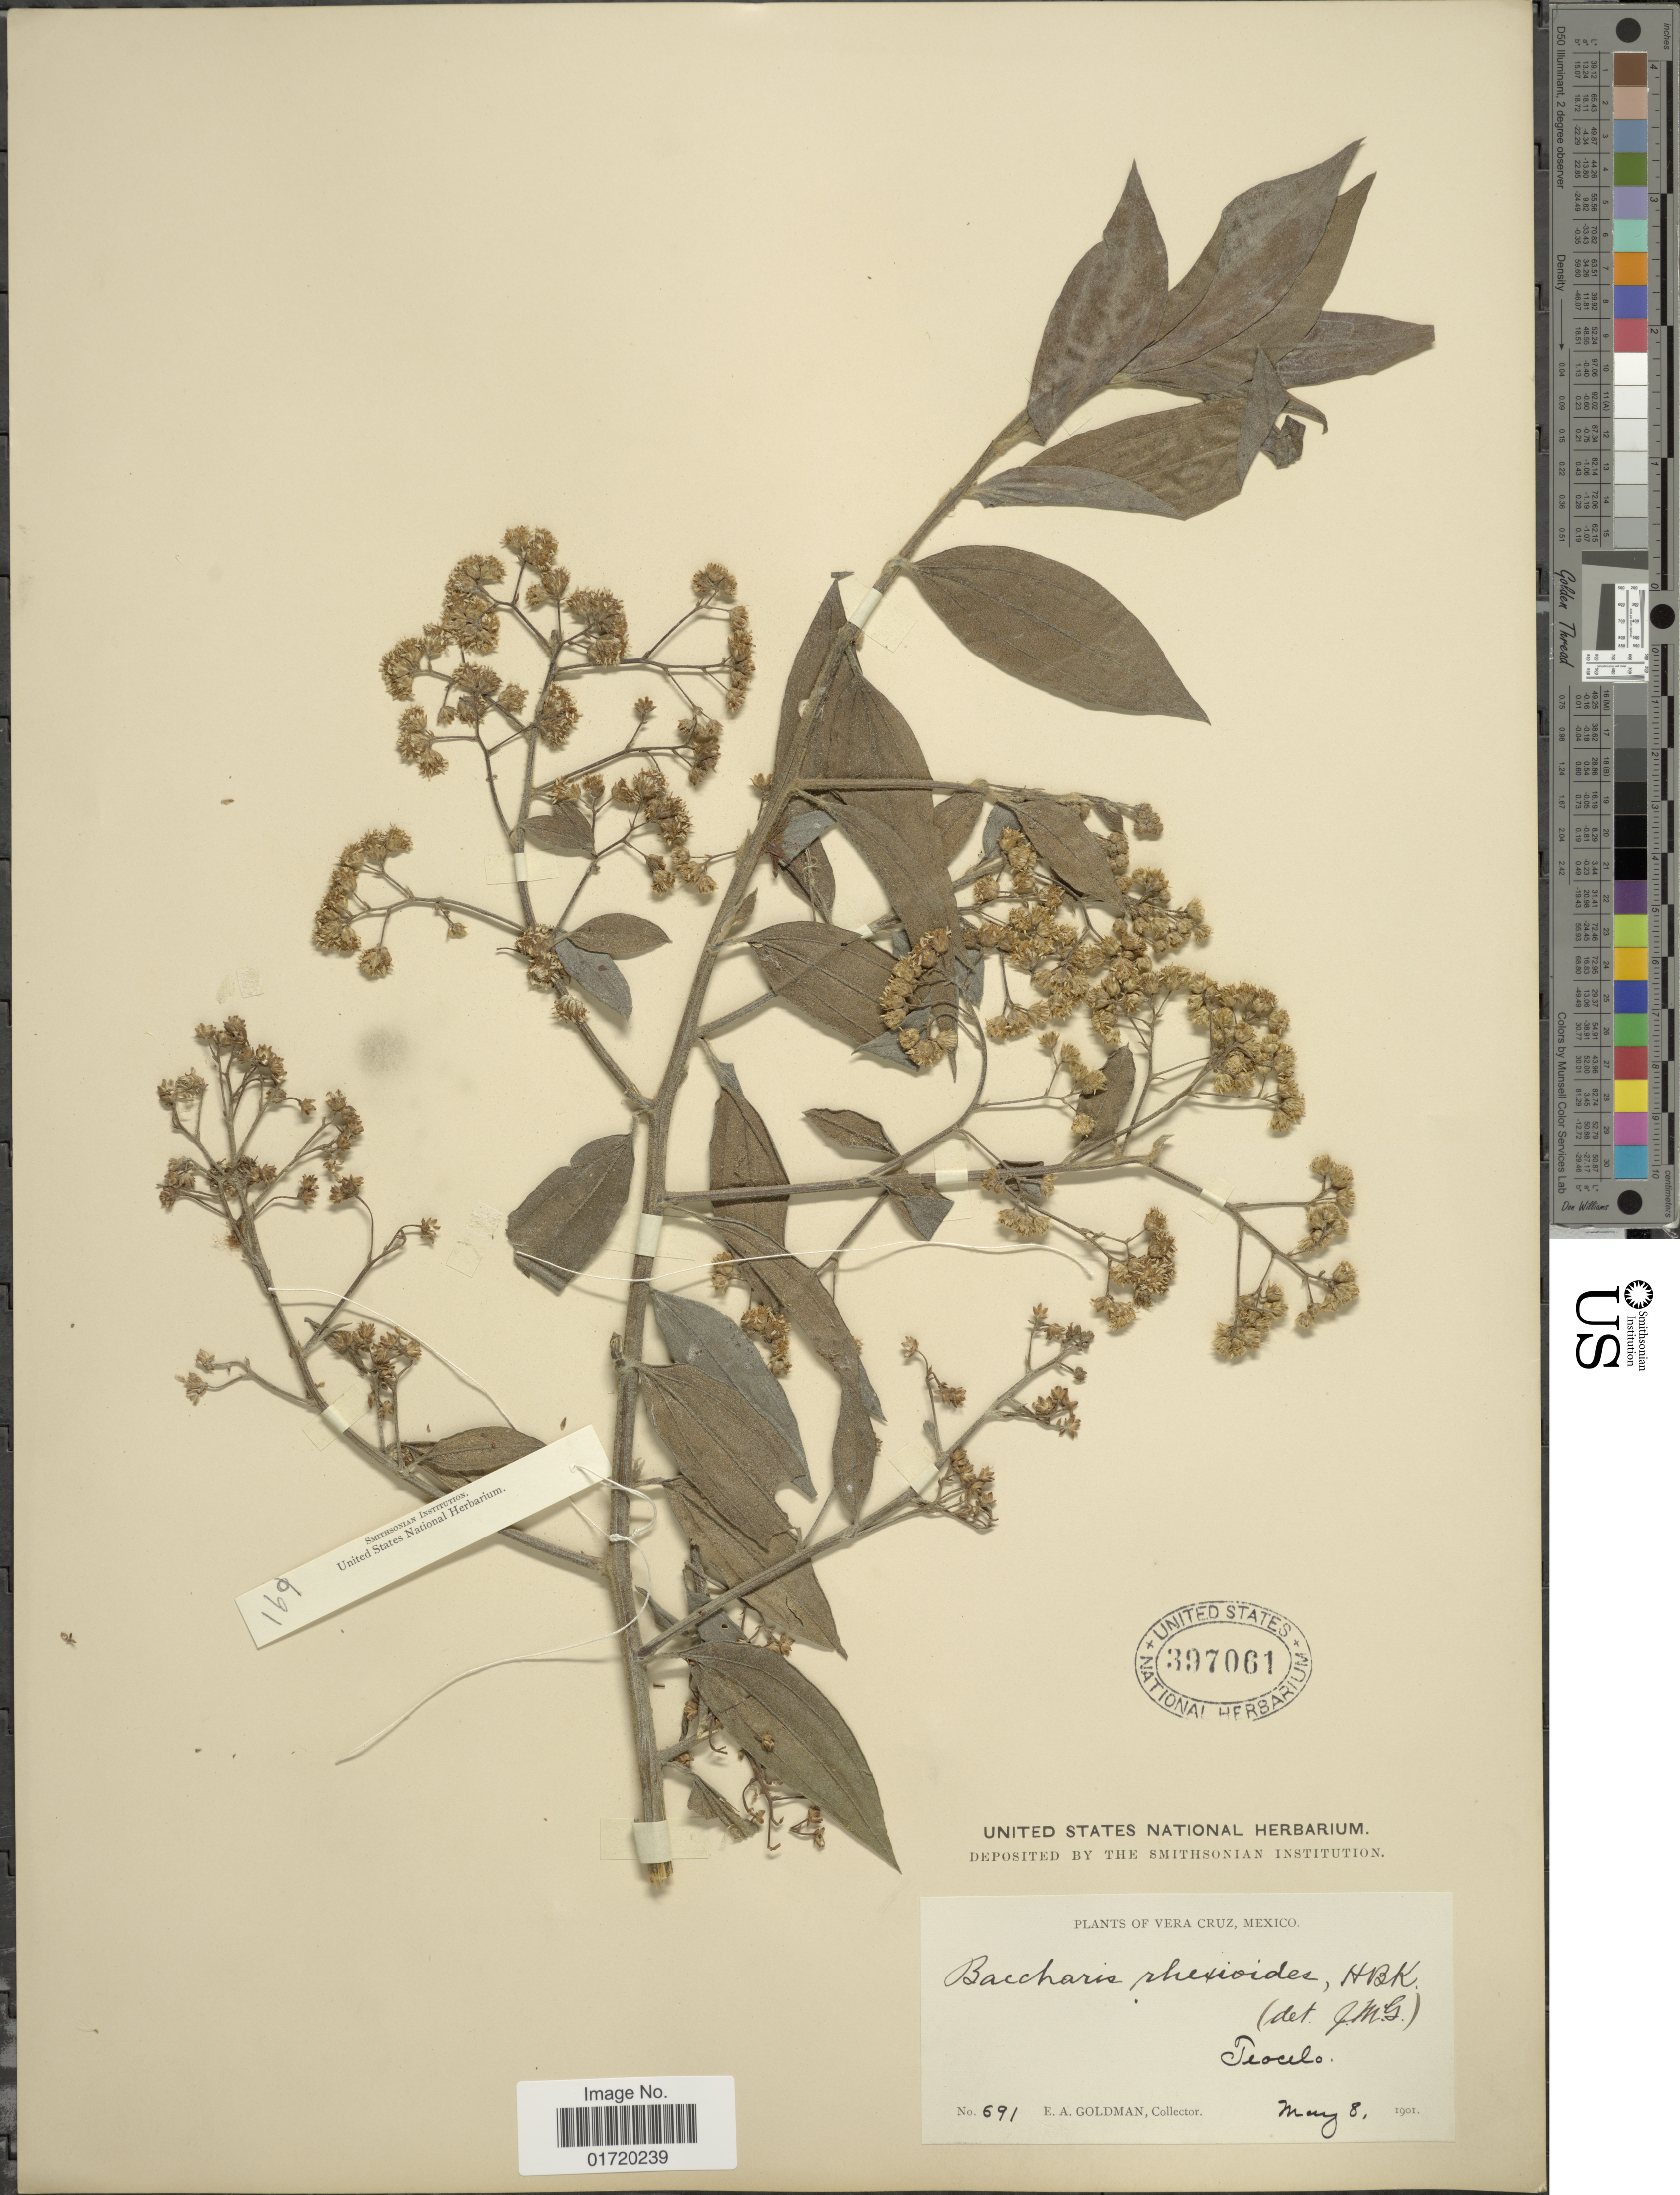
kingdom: Plantae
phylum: Tracheophyta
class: Magnoliopsida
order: Asterales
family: Asteraceae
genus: Baccharis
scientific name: Baccharis trinervis var. rhexioides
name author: (Kunth) Baker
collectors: E. A. Goldman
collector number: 691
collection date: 1901-05-08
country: Mexico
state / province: Veracruz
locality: Vera Cruz, Teocelo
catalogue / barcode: US 397061